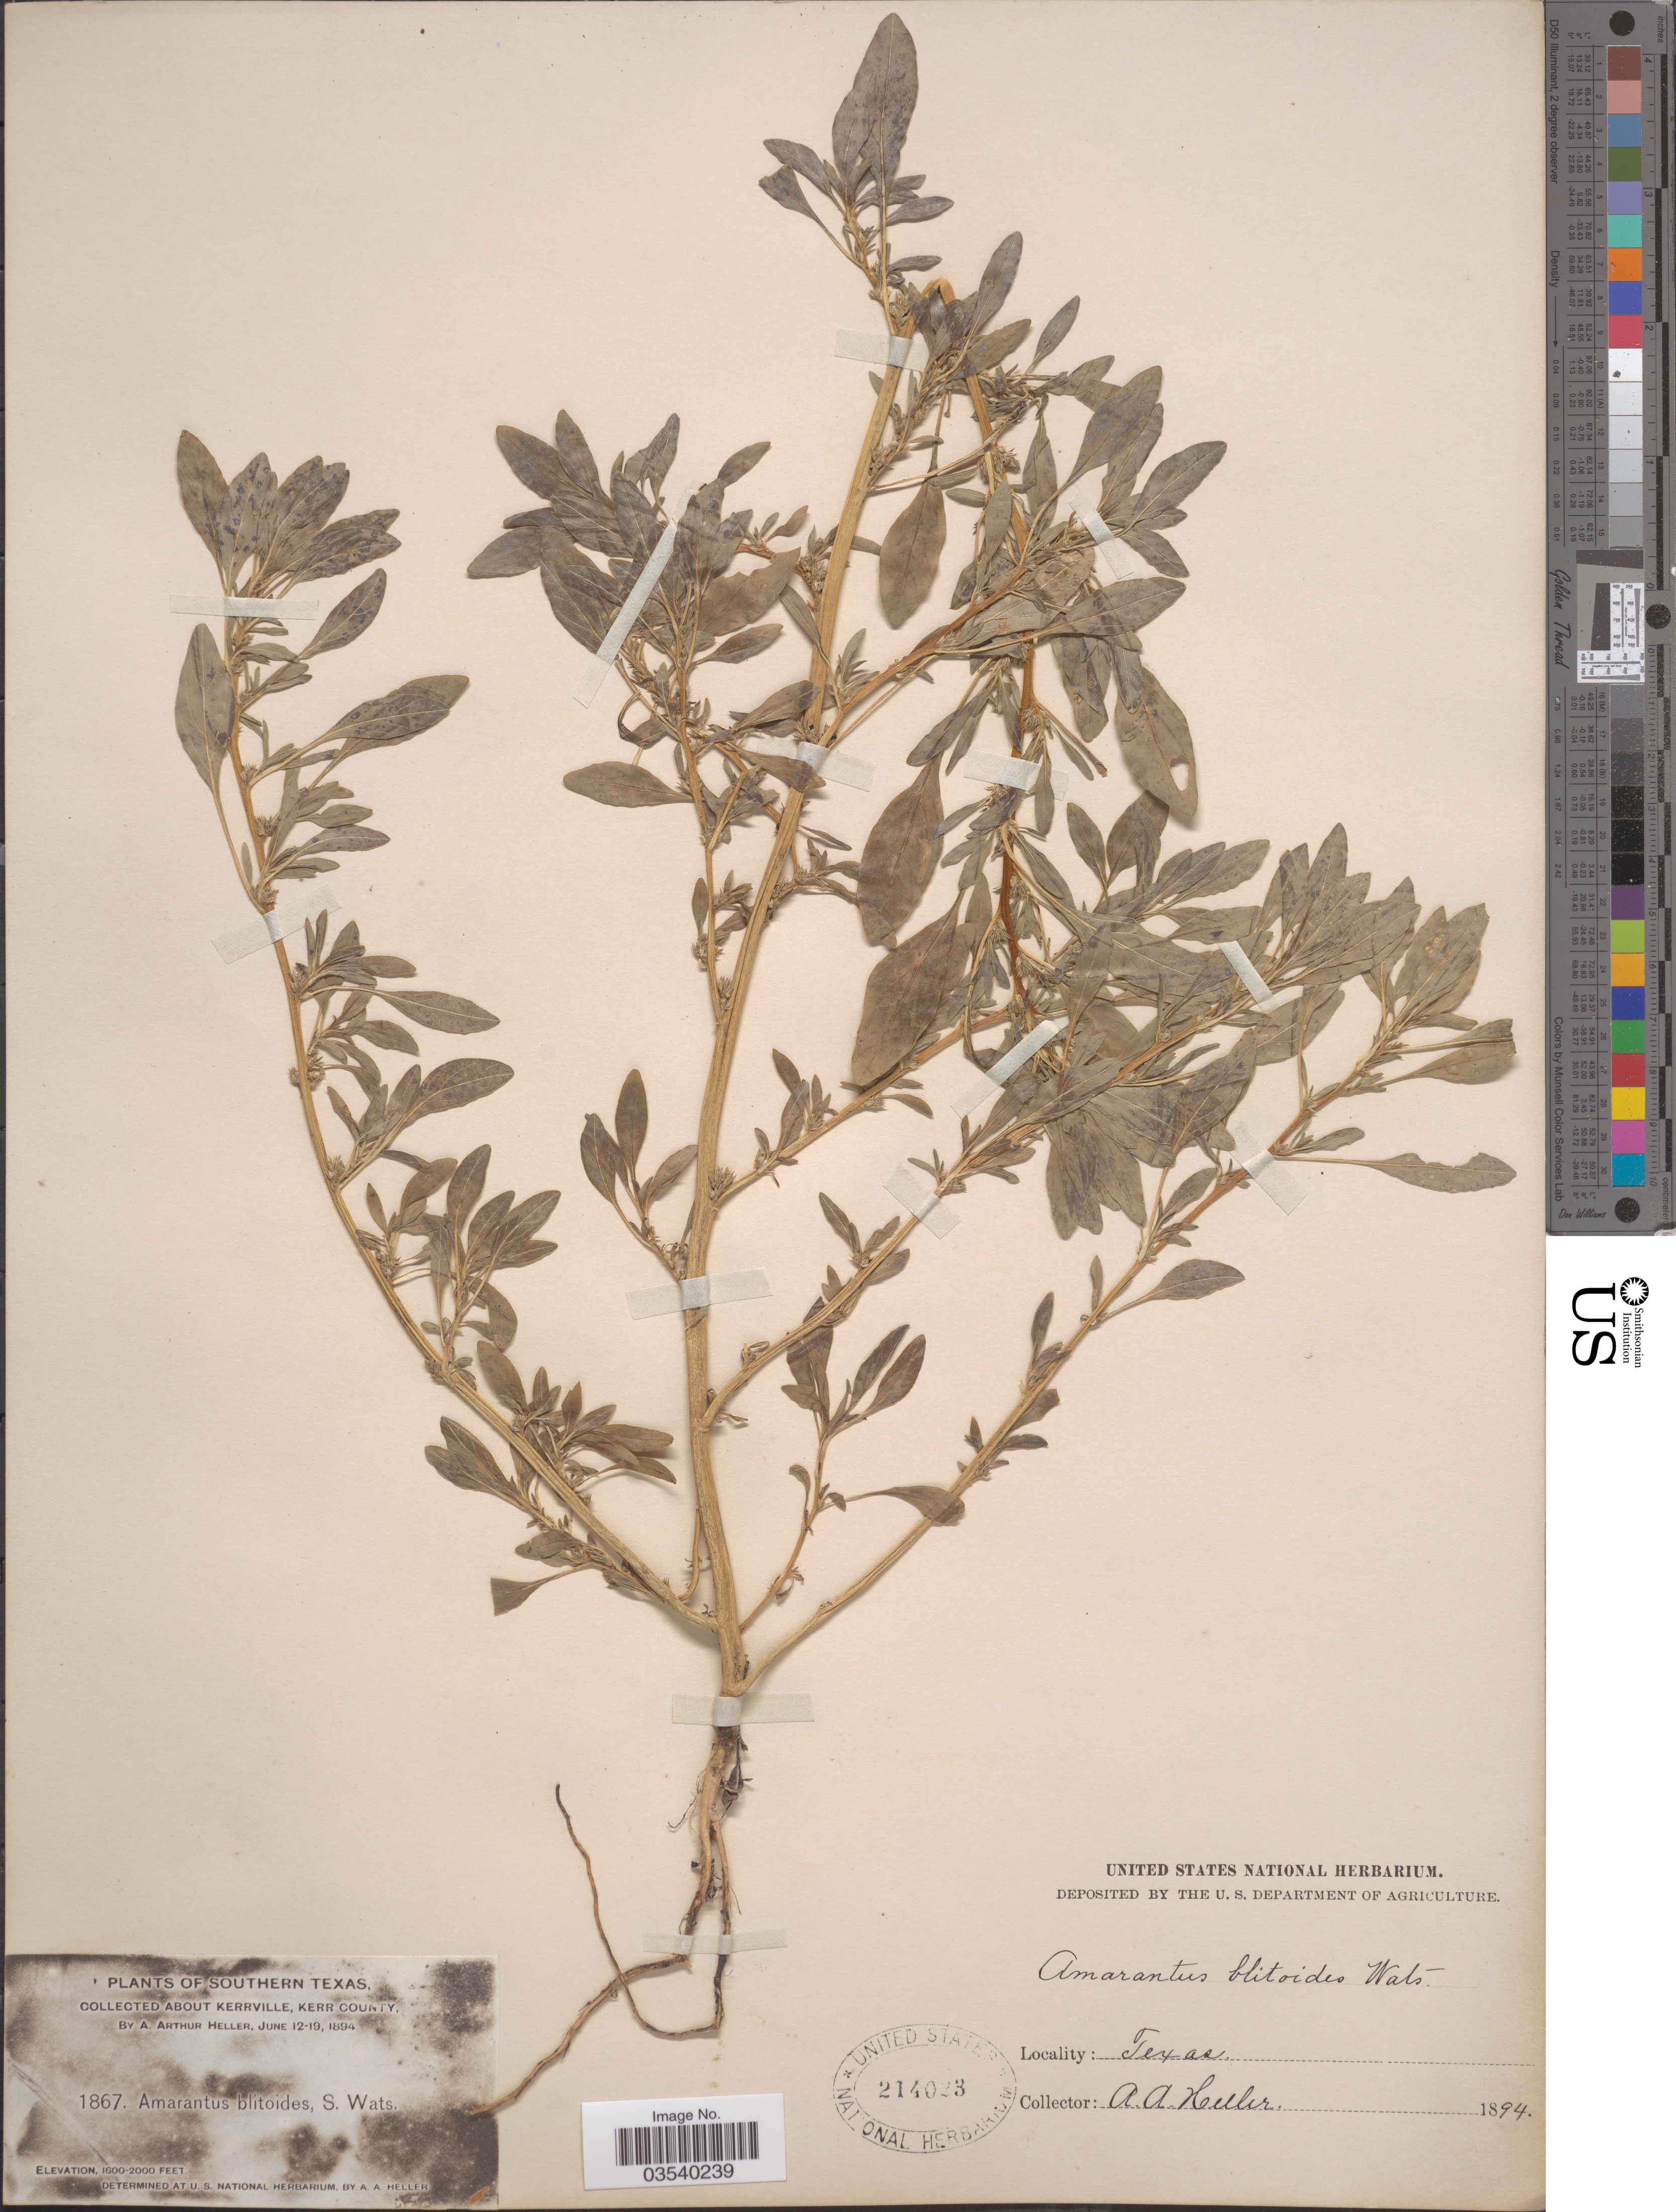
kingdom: Plantae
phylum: Tracheophyta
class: Magnoliopsida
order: Caryophyllales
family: Amaranthaceae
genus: Amaranthus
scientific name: Amaranthus blitoides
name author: S. Watson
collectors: A. A. Heller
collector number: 1867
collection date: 1894-06-12/1894-06-19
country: United States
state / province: Texas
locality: Southern Texas. About Kerrville, Kerr County.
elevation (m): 488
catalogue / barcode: US 214023